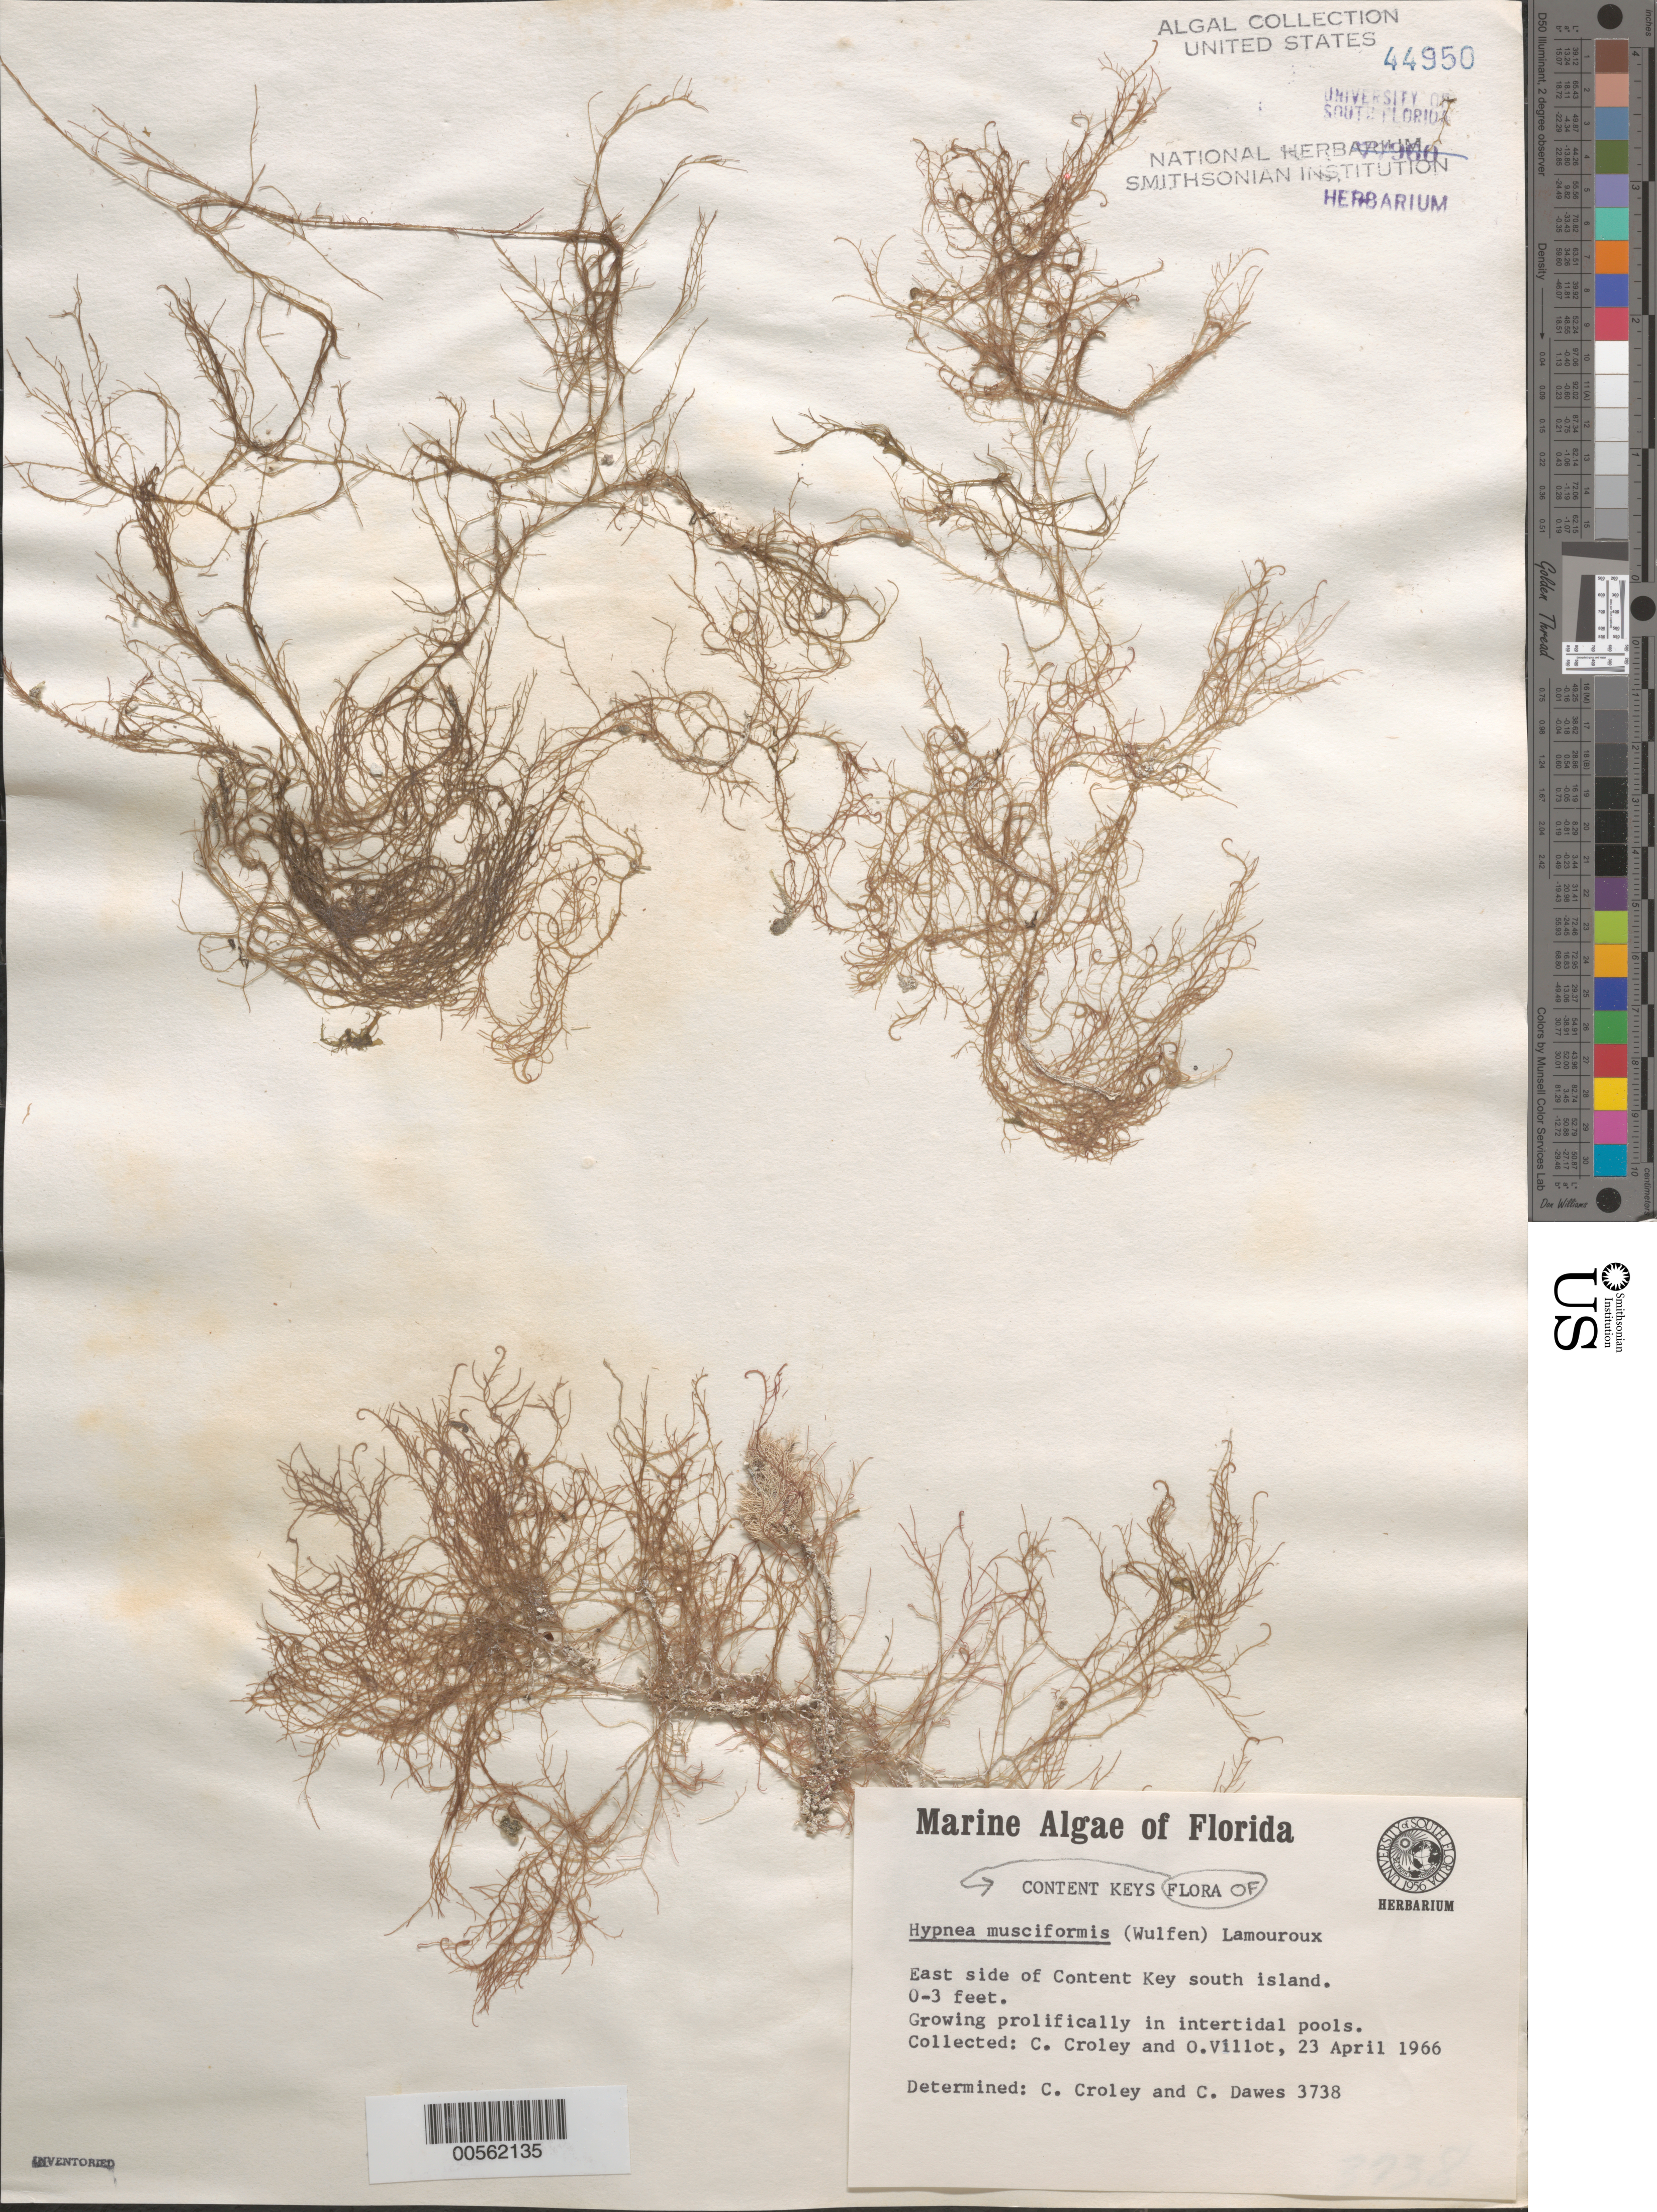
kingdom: Plantae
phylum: Rhodophyta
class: Florideophyceae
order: Gigartinales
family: Cystocloniaceae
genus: Hypnea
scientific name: Hypnea musciformis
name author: (Wulfen) J.V.Lamouroux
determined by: Croley, F. C.; Dawes, C. J.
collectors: F. C. Croley & O. Villot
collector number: CJD 3738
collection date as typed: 23 Apr 1966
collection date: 1966-04-23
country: United States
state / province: Florida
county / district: Monroe County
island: Content Keys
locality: South island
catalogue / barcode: US 44950